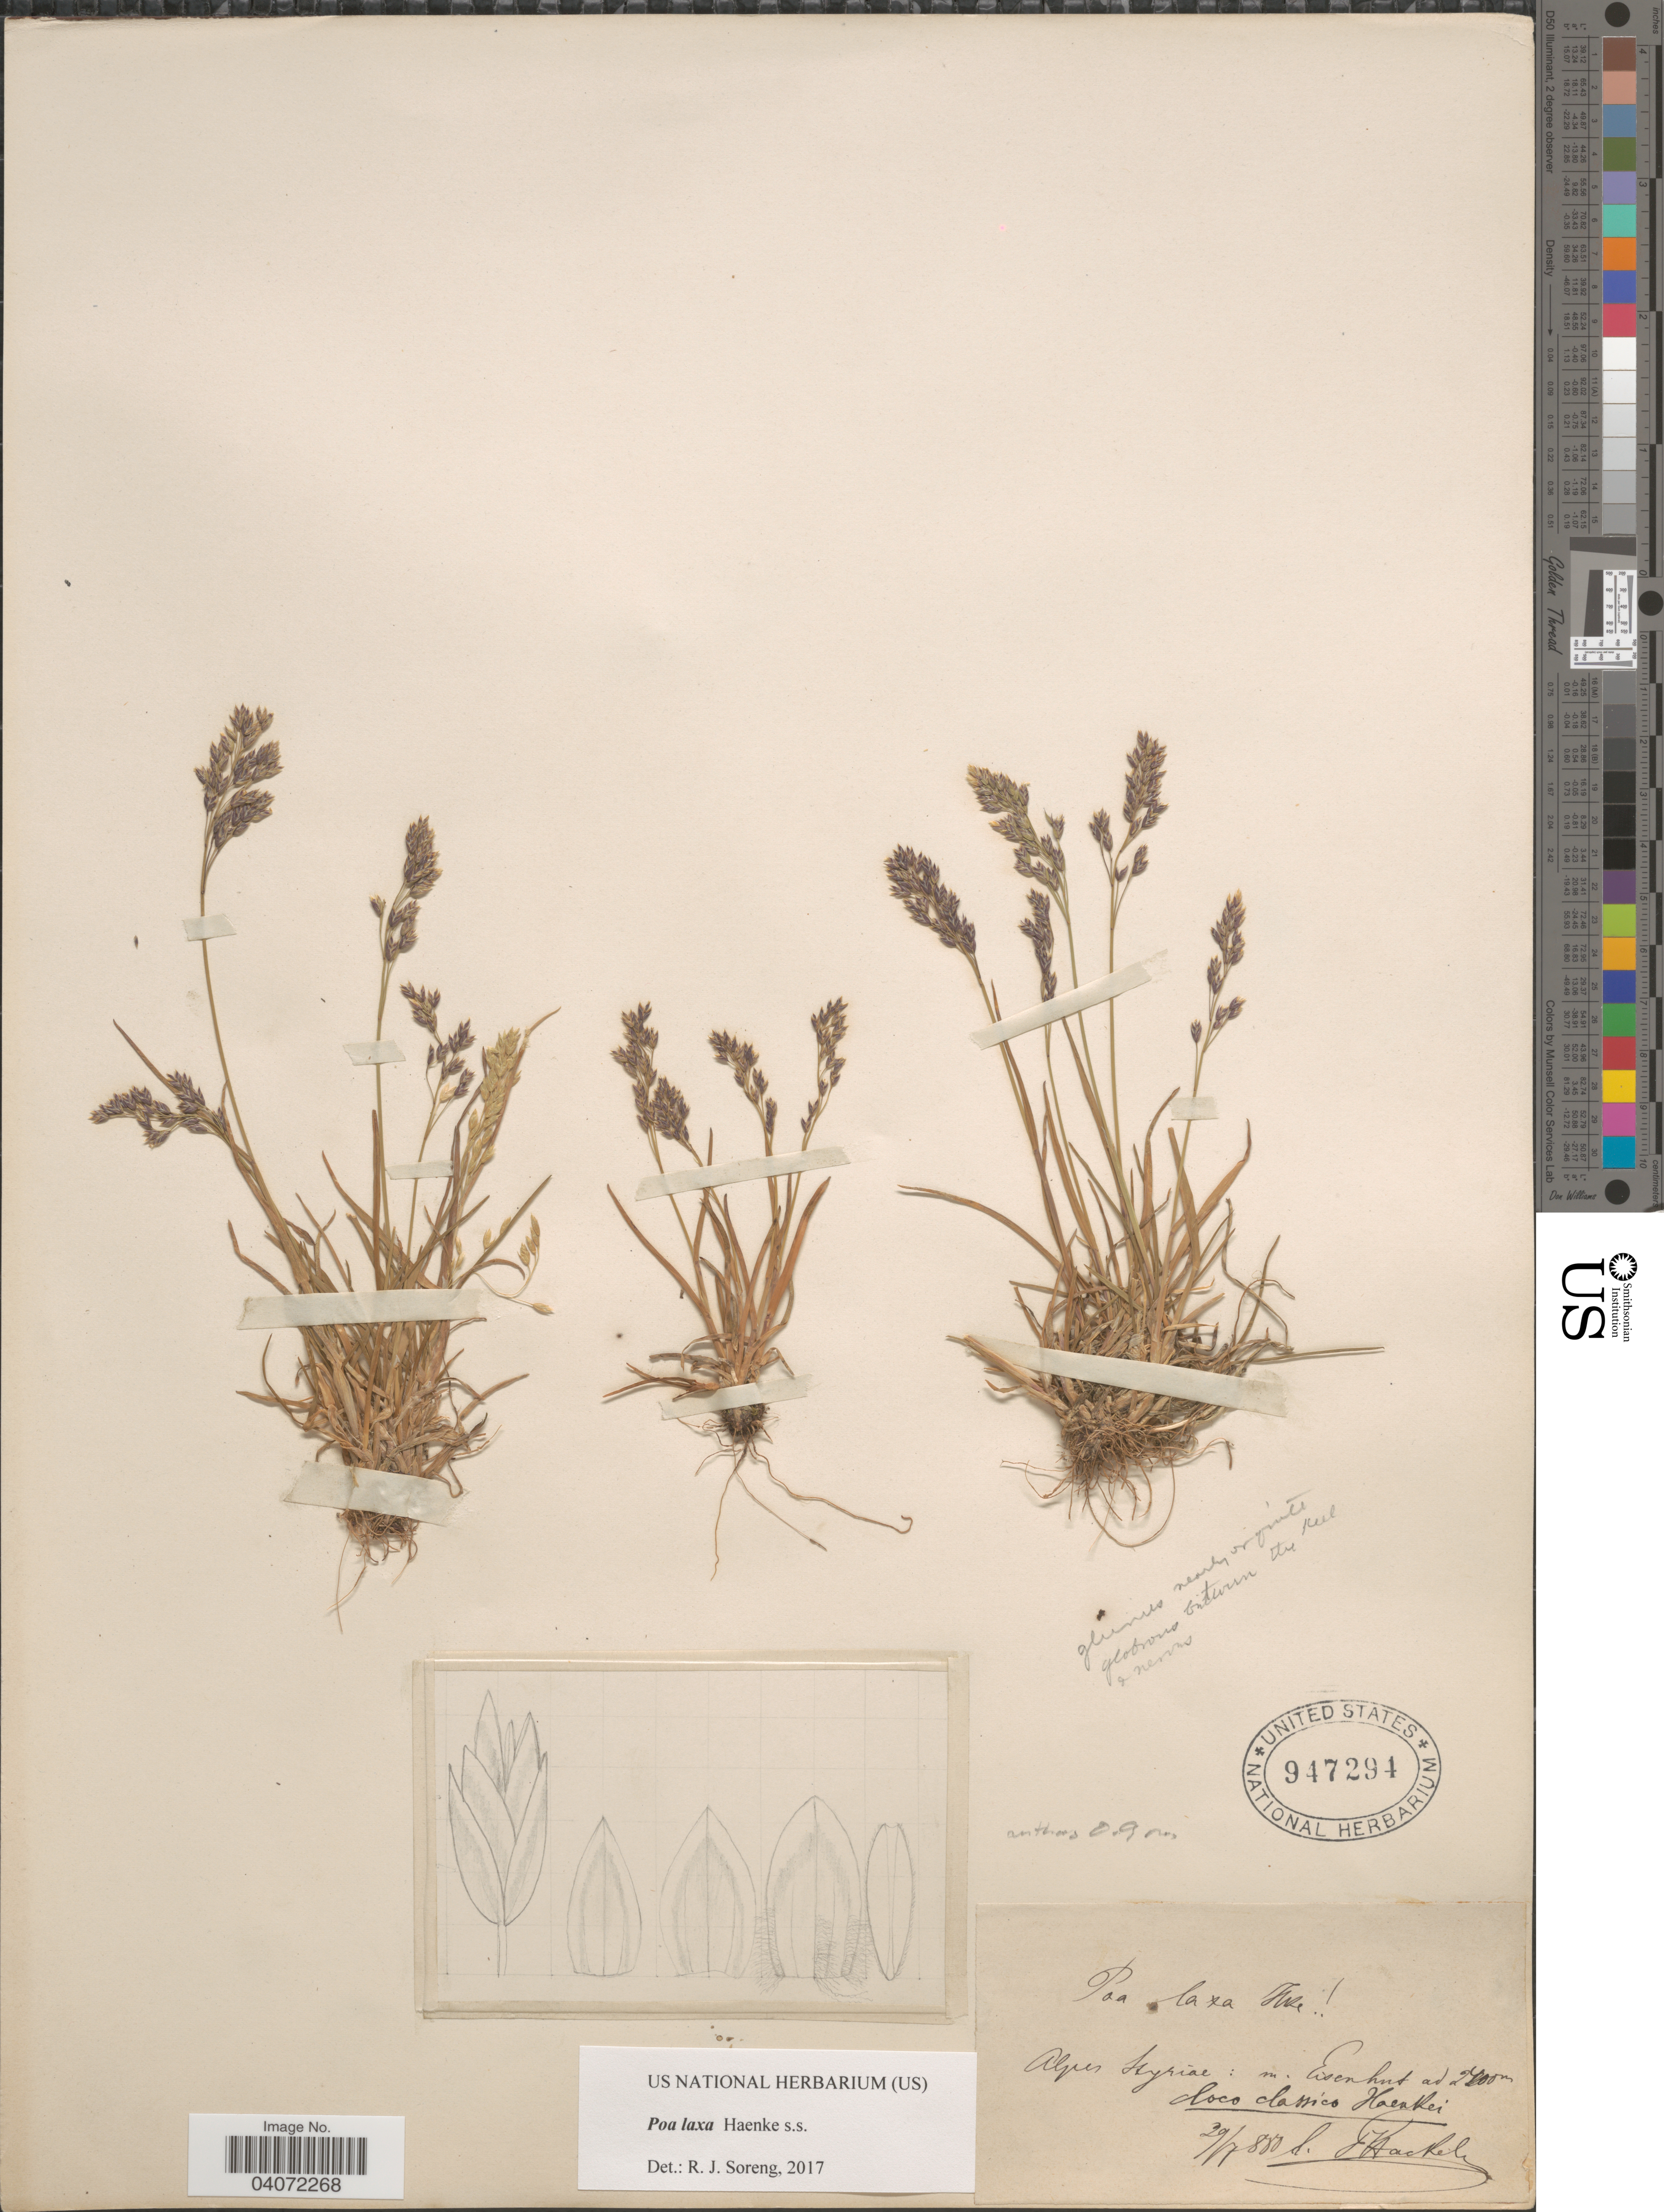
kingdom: Plantae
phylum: Tracheophyta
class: Liliopsida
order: Poales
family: Poaceae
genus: Poa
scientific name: Poa laxa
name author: Haenke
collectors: E. Hackel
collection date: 1880-07-29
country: Austria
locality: Alpes Styriae: m. Eisenhut.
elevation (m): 2400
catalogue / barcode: US 94794